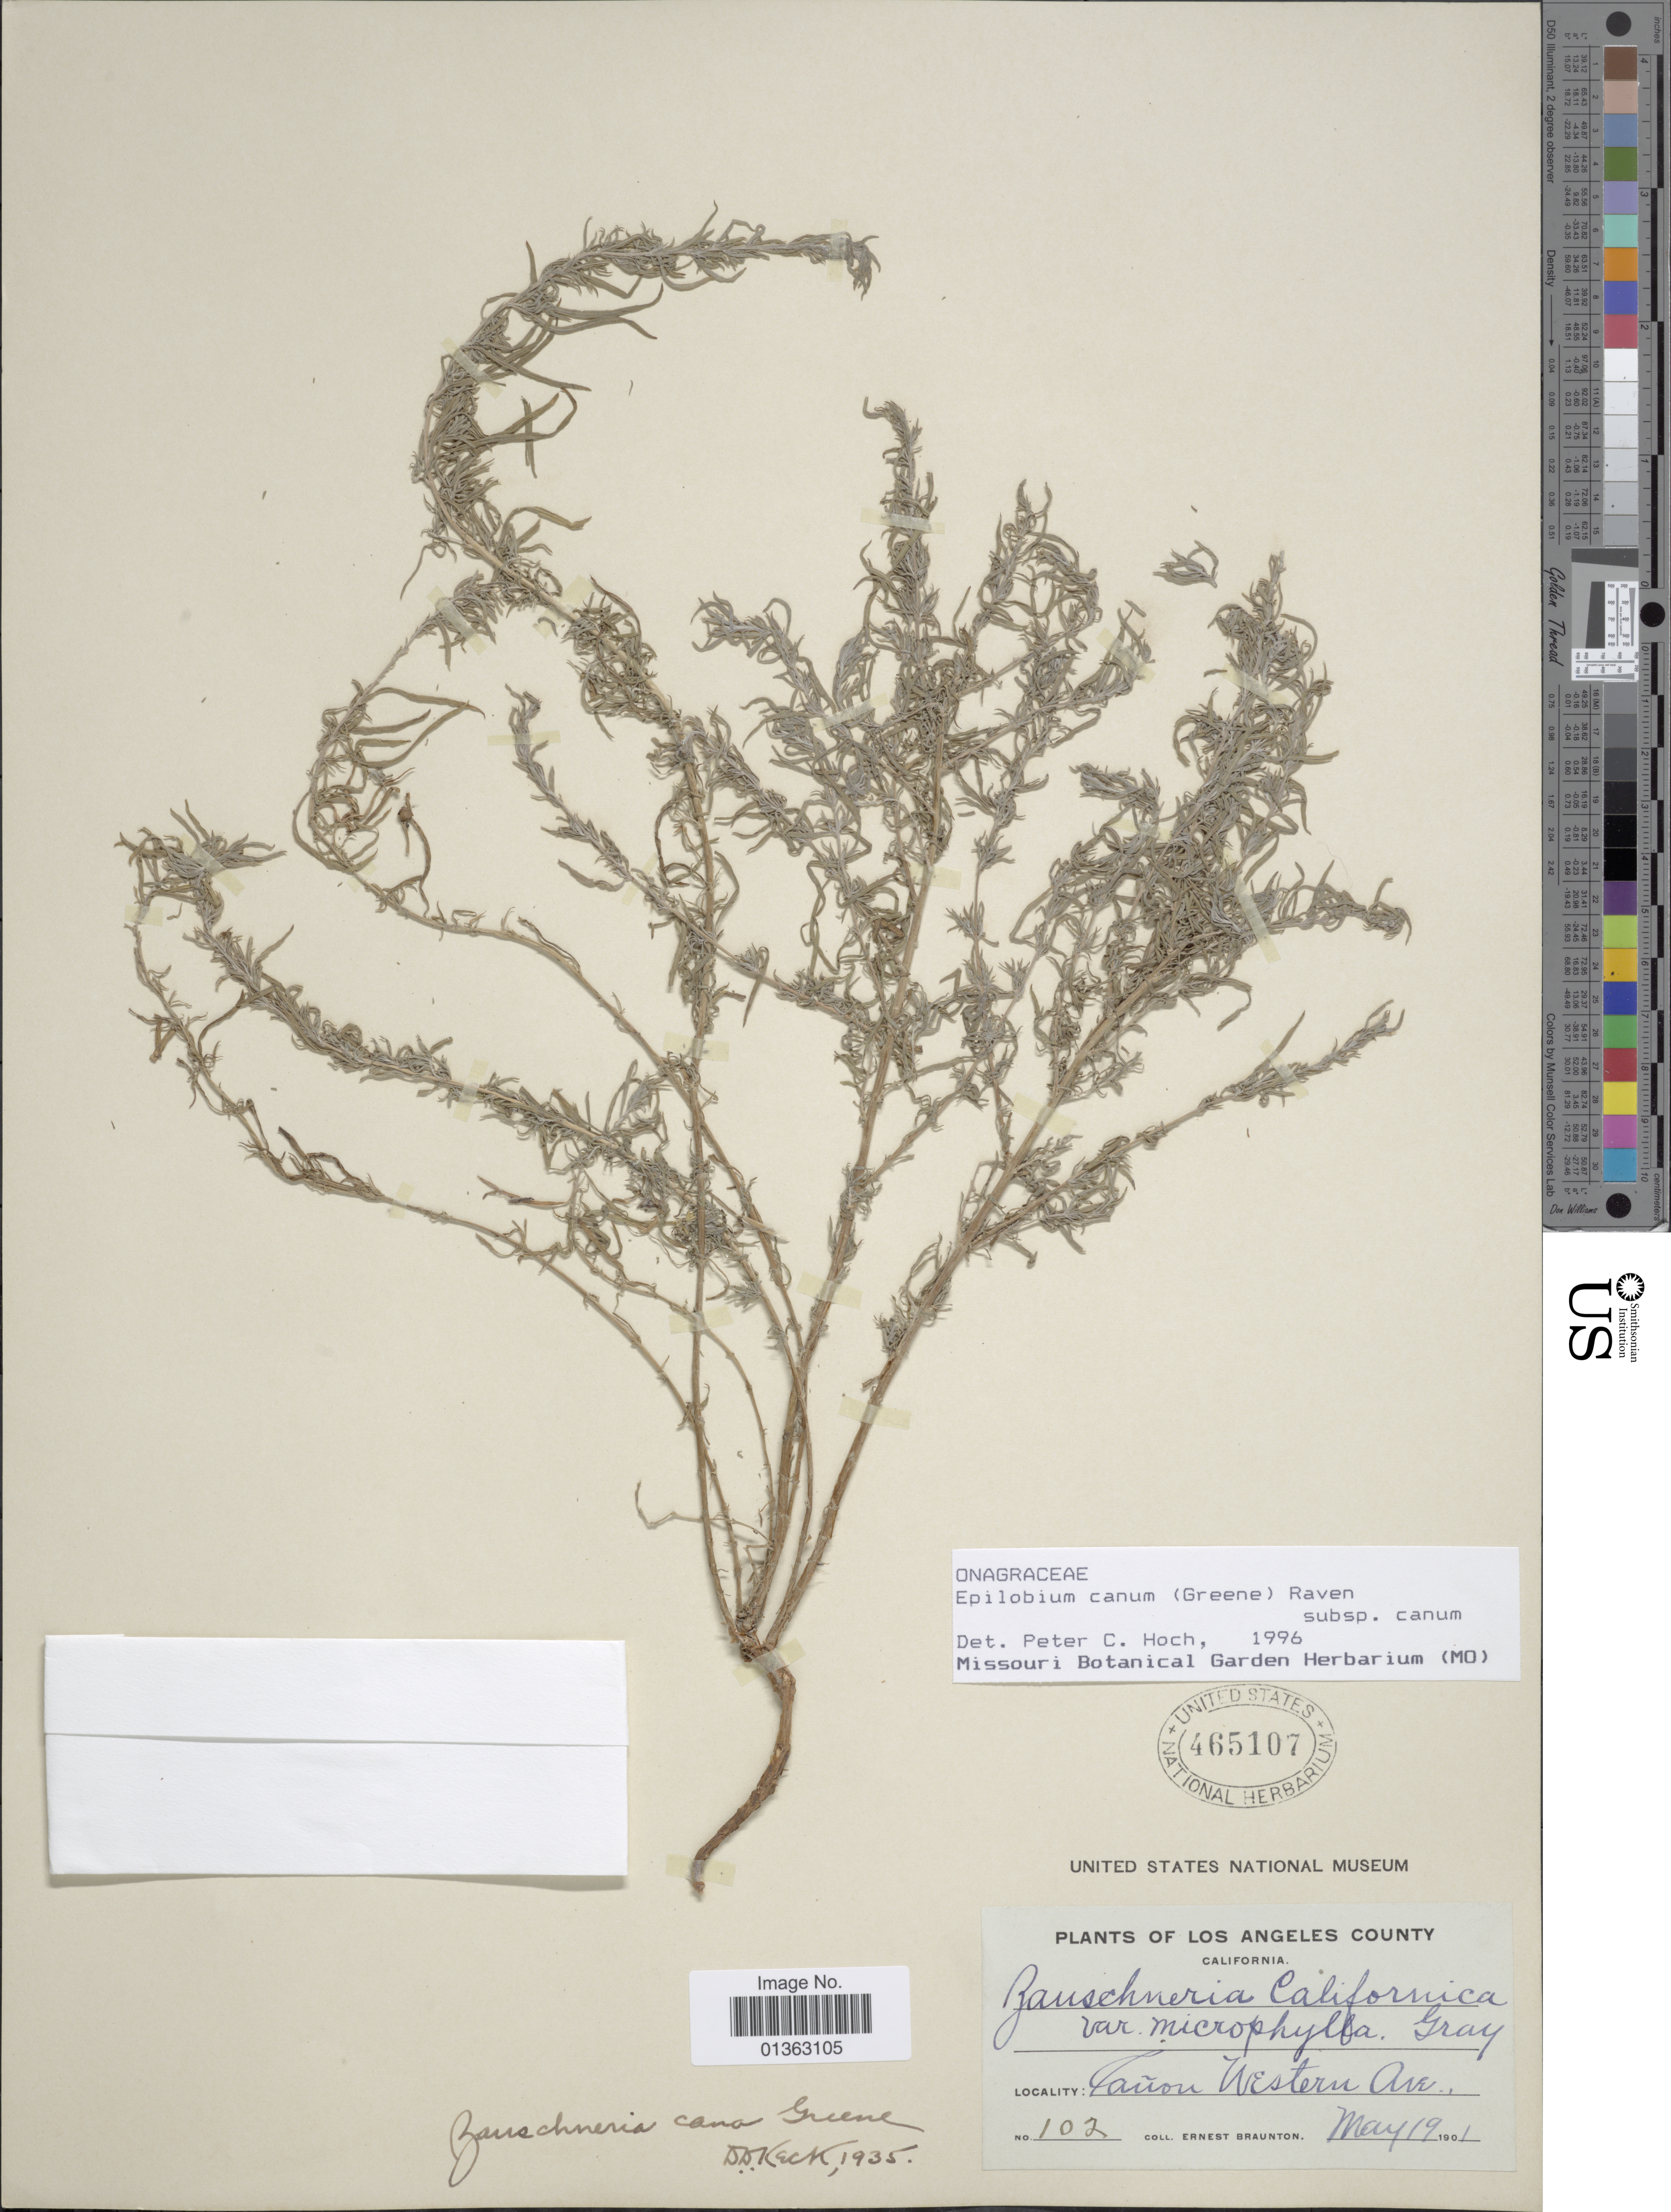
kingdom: Plantae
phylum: Tracheophyta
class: Magnoliopsida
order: Myrtales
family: Onagraceae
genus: Epilobium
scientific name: Epilobium canum subsp. canum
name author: (Greene) P.H. Raven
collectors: E. Braunton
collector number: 102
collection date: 1901-05-19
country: United States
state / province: California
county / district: Los Angeles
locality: Los Angeles County. Cañon Western Ave.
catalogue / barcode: US 465107